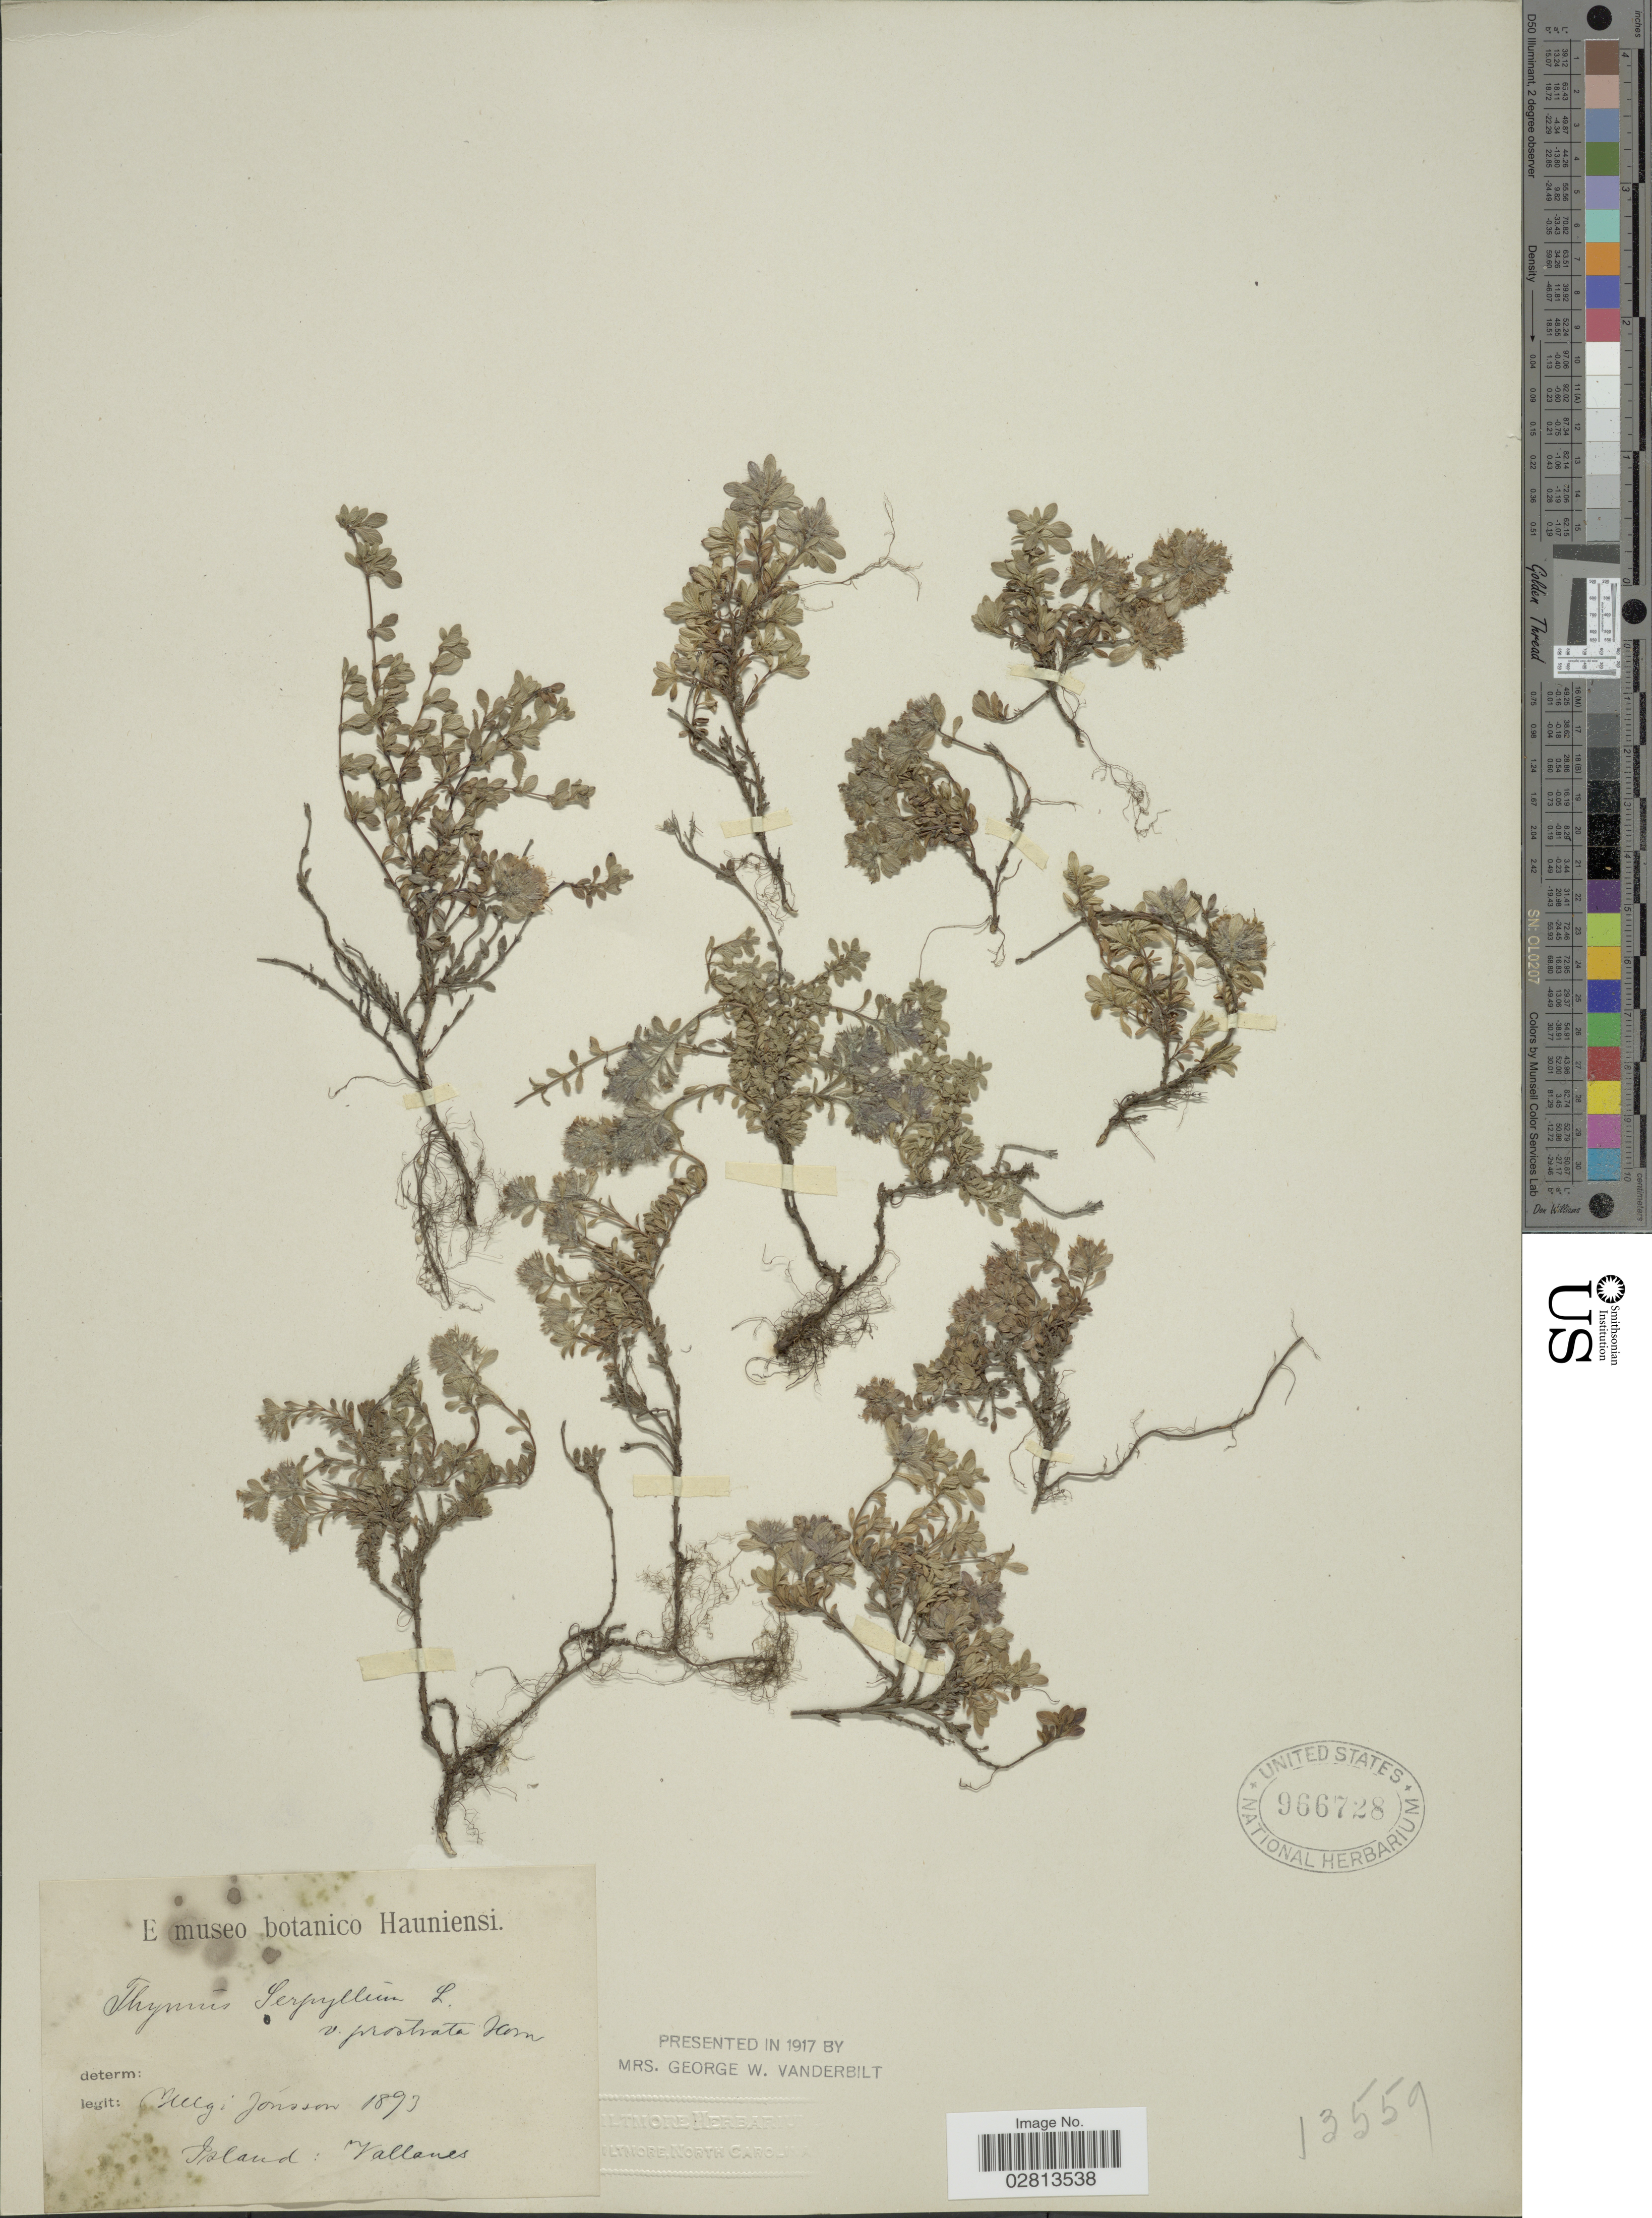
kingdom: Plantae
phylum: Tracheophyta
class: Magnoliopsida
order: Lamiales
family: Lamiaceae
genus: Thymus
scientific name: Thymus serpyllum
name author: L.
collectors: H. Jónsson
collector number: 1893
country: Iceland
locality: Vallanes.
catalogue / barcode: US 966728